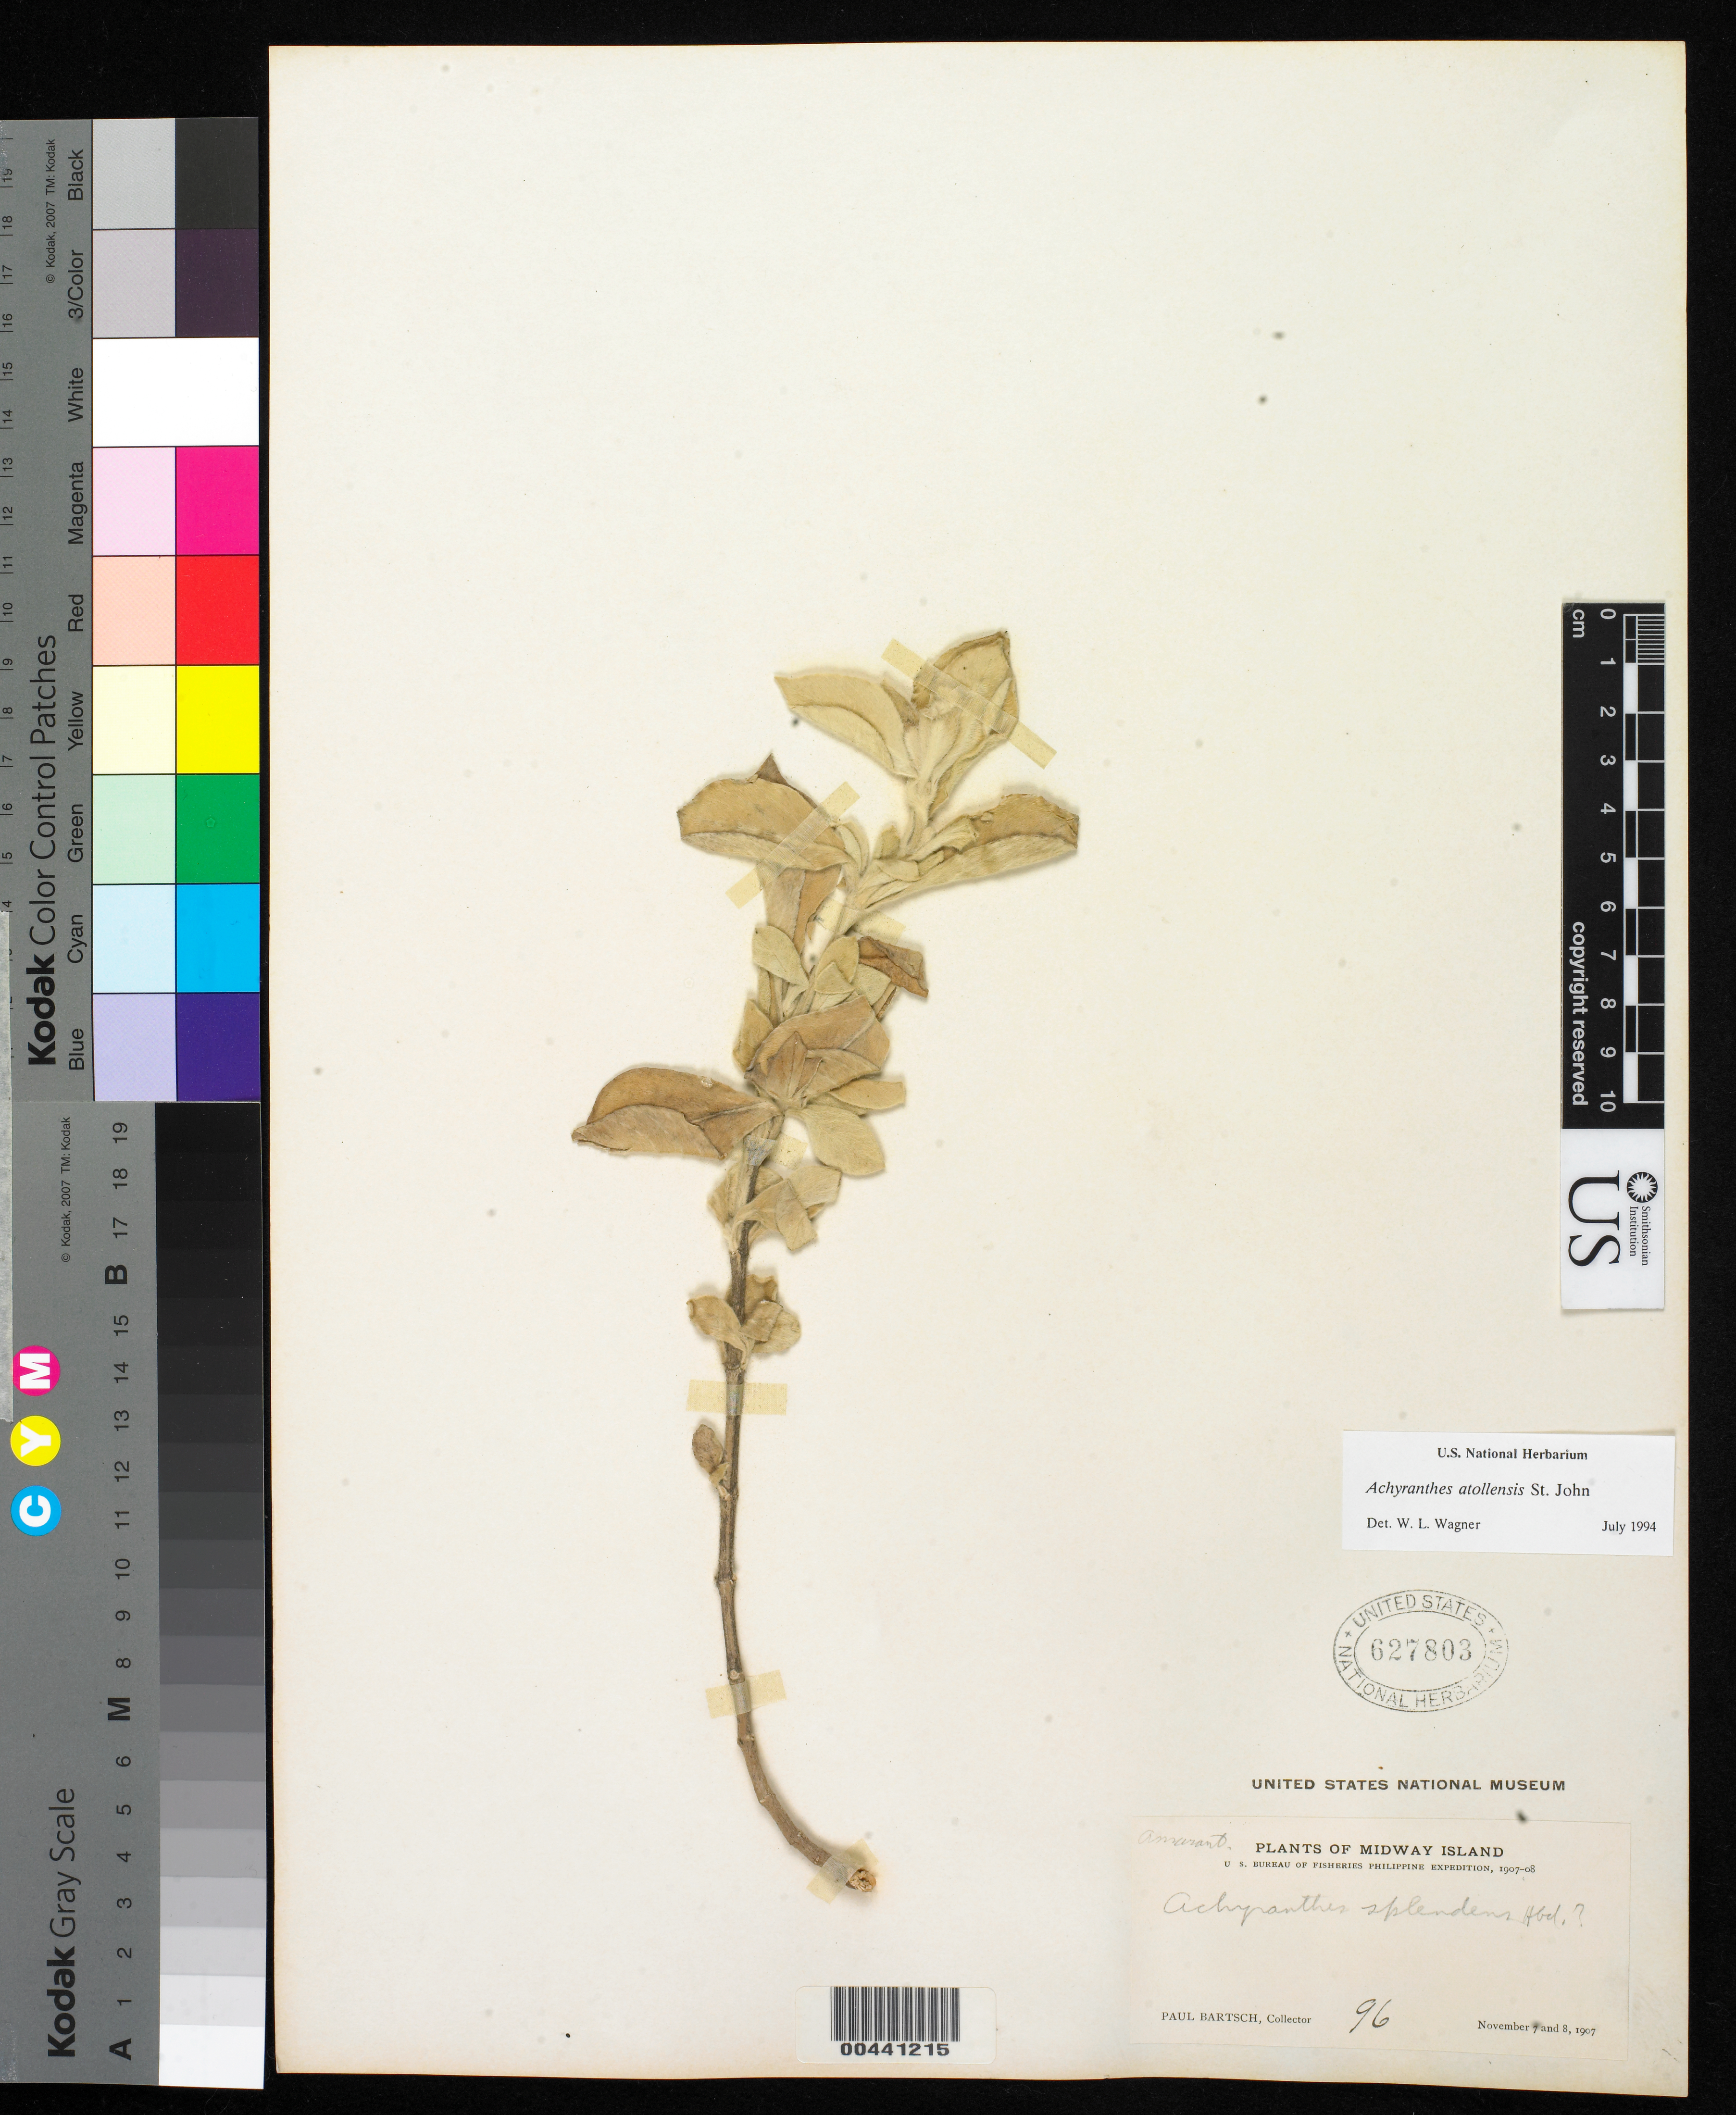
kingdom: Plantae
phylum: Tracheophyta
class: Magnoliopsida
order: Caryophyllales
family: Amaranthaceae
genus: Achyranthes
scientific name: Achyranthes atollensis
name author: H. St. John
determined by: Wagner, W. L., (BOT), Smithsonian Institution - National Museum of Natural History (UNITED STATES)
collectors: P. Bartsch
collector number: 96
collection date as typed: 7 Nov 1907 to 8 Nov 1907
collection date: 1907-11-07/1907-11-08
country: U.S. Administered Pacific Islands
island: Midway Atoll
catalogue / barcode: US 627803